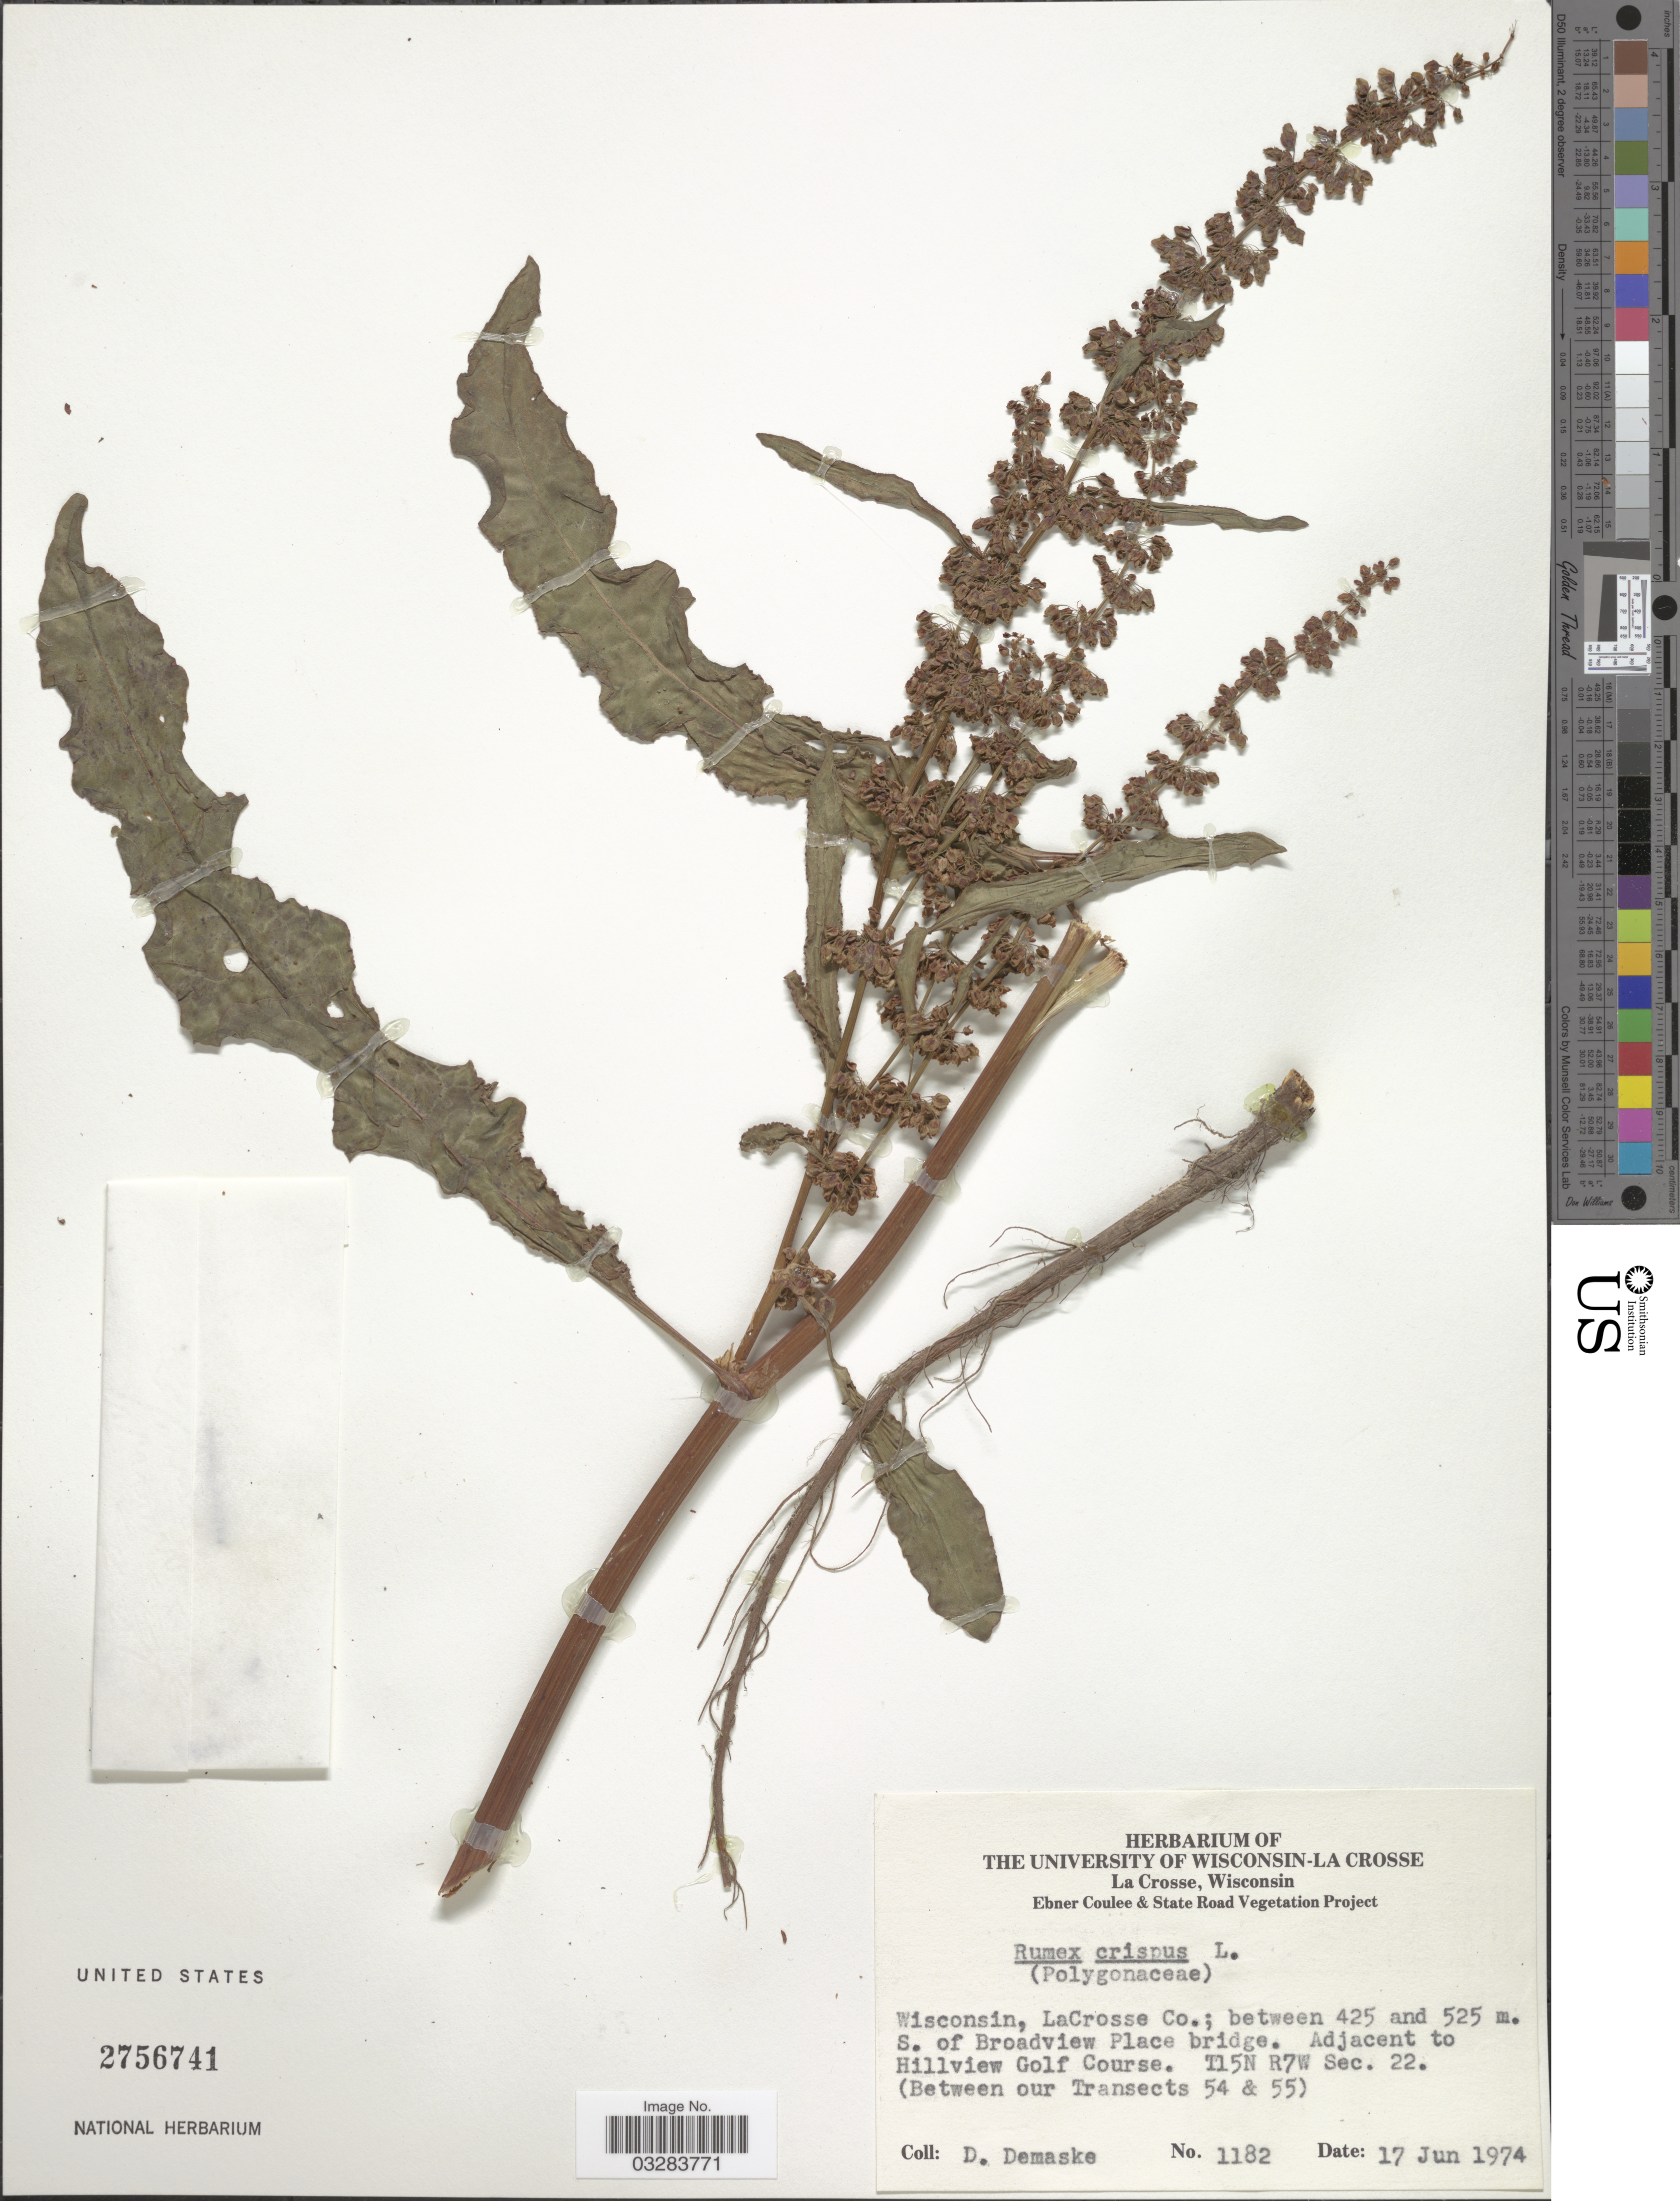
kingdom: Plantae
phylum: Tracheophyta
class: Magnoliopsida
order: Caryophyllales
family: Polygonaceae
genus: Rumex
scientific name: Rumex crispus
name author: L.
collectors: D. Demaske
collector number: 1182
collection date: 1974-06-17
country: United States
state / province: Wisconsin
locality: LaCrosse Co.; between 425 and 525 m. S. of Broadview Place bridge. Adjacent to Hillview Golf Course. T15N R7W Sec. 22. (Between our Transects 54 &55).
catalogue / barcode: US 2756741